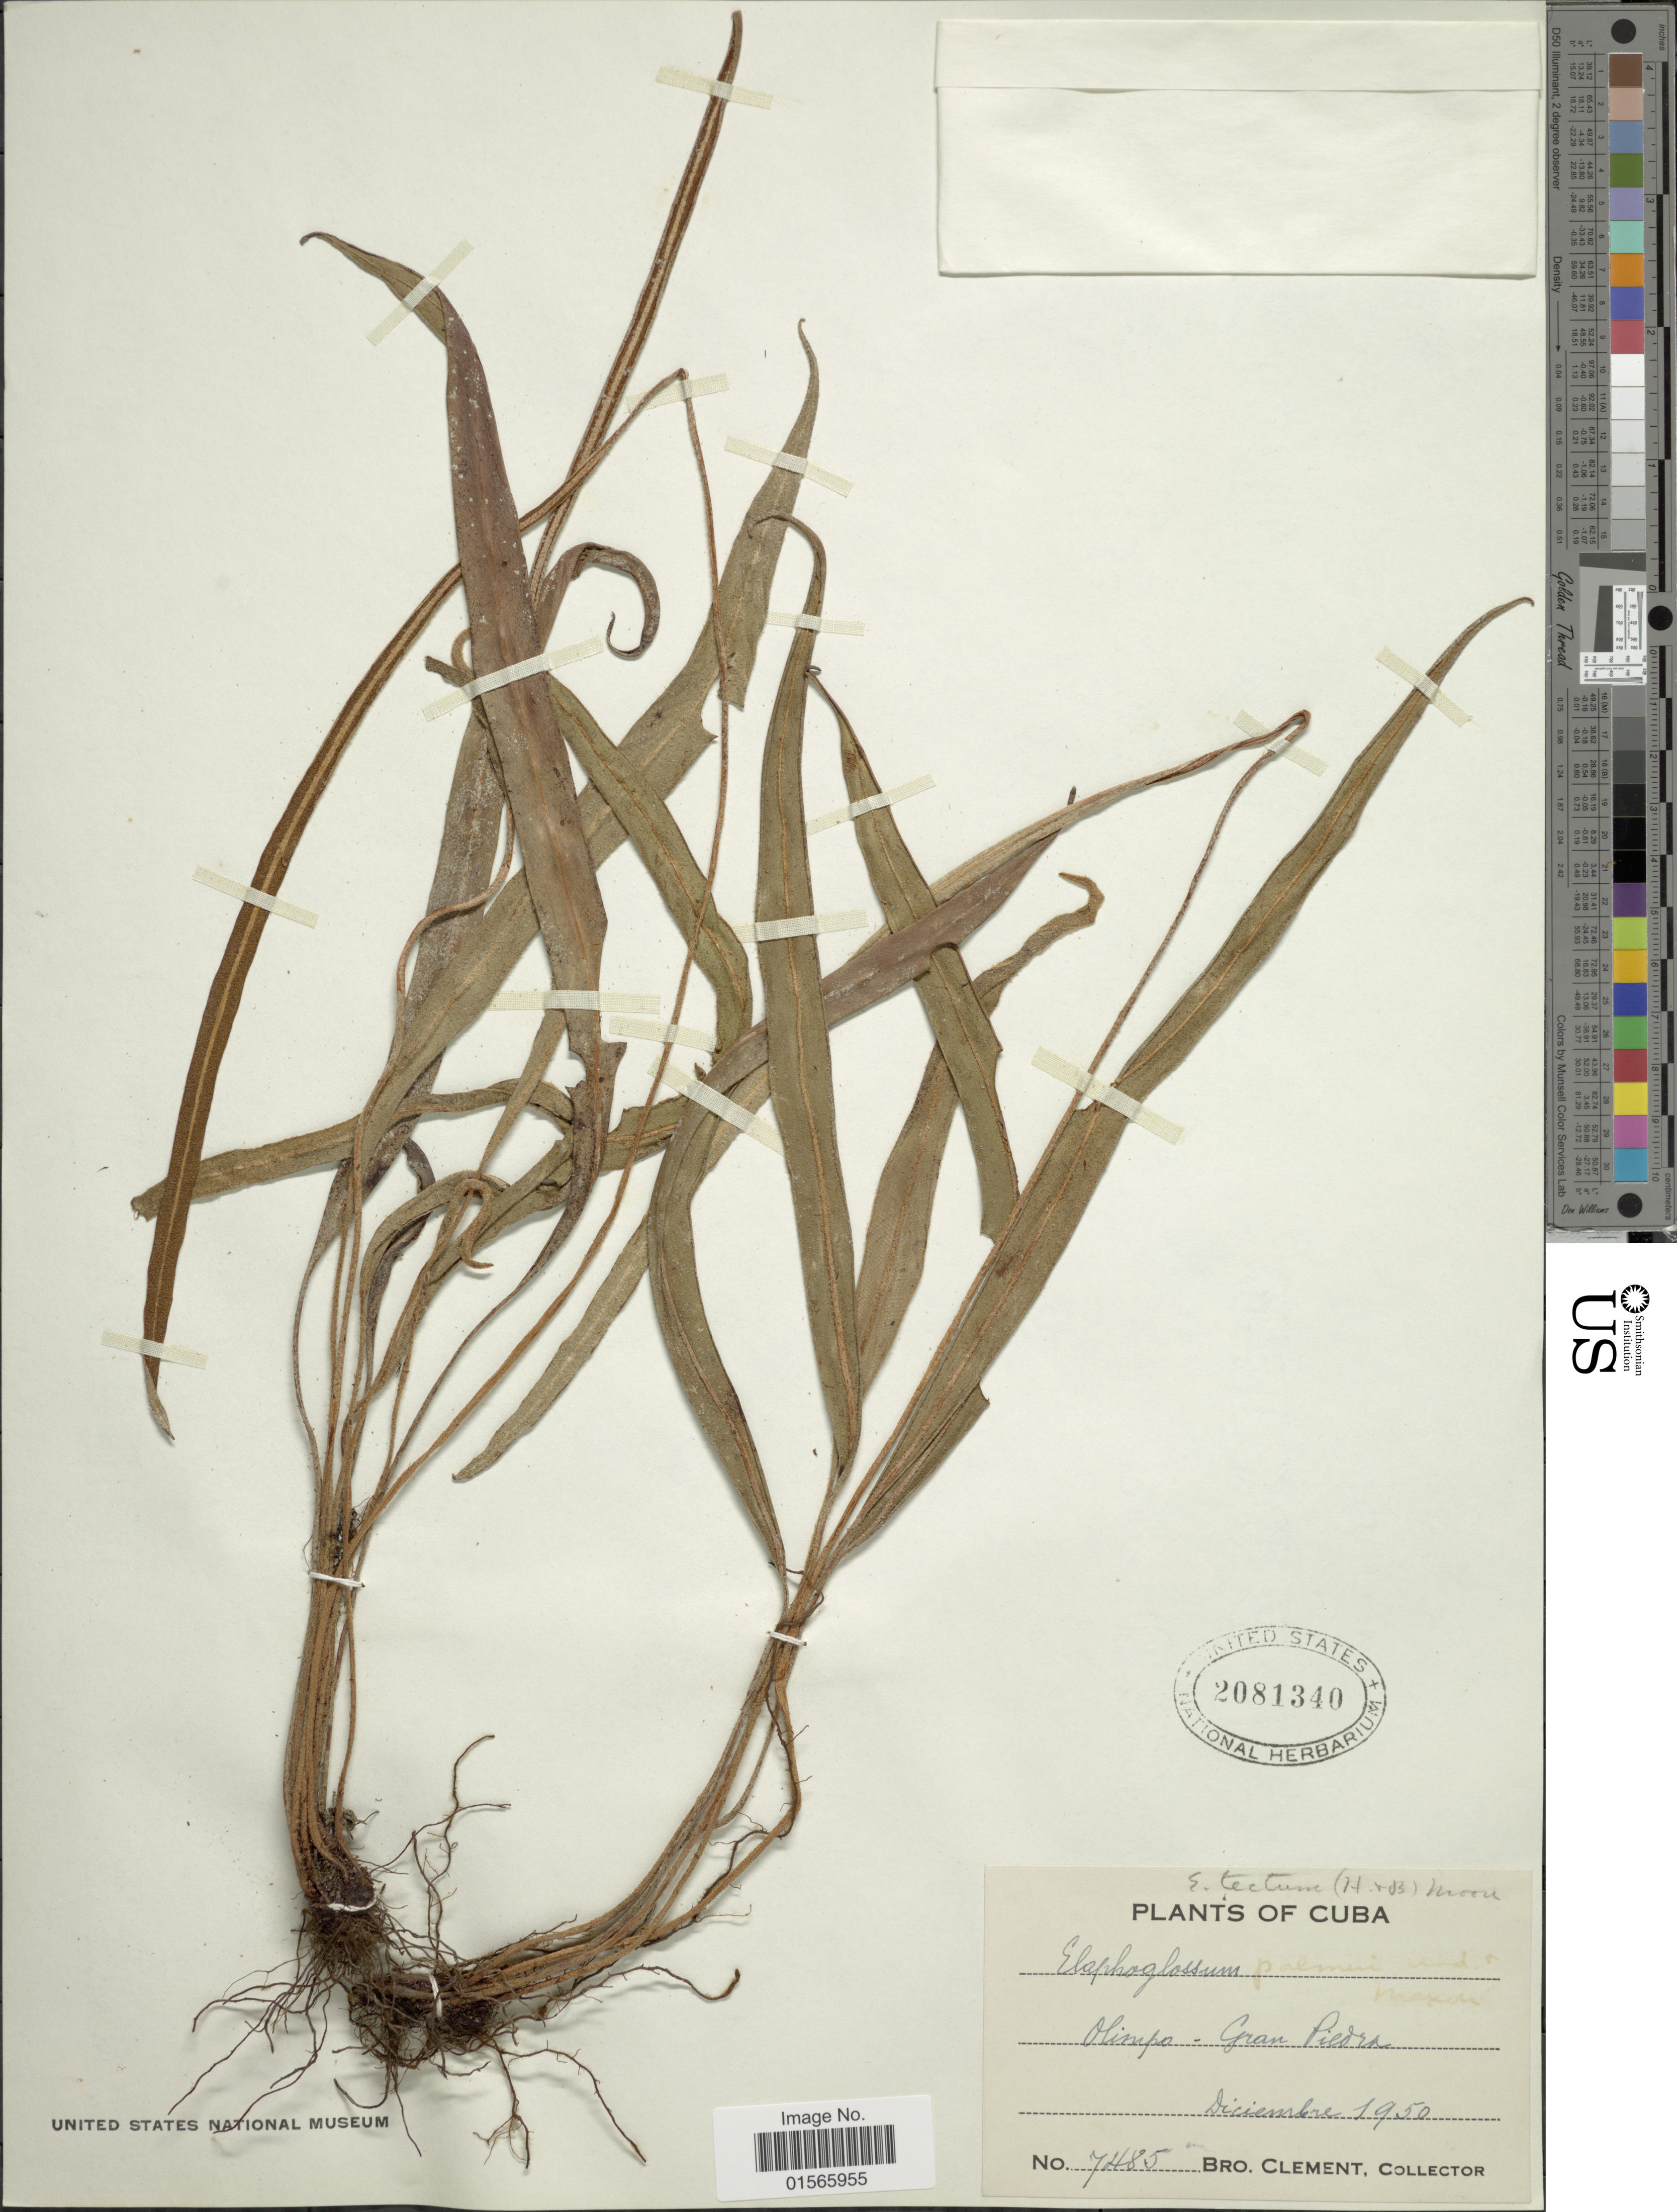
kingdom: Plantae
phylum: Tracheophyta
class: Polypodiopsida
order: Polypodiales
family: Dryopteridaceae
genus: Elaphoglossum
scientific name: Elaphoglossum tectum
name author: (Humb. & Bonpl.) Moore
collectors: B. Clement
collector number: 7485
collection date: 1950-12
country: Cuba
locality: Olimpa - Gran Piedra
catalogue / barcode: US 2081340